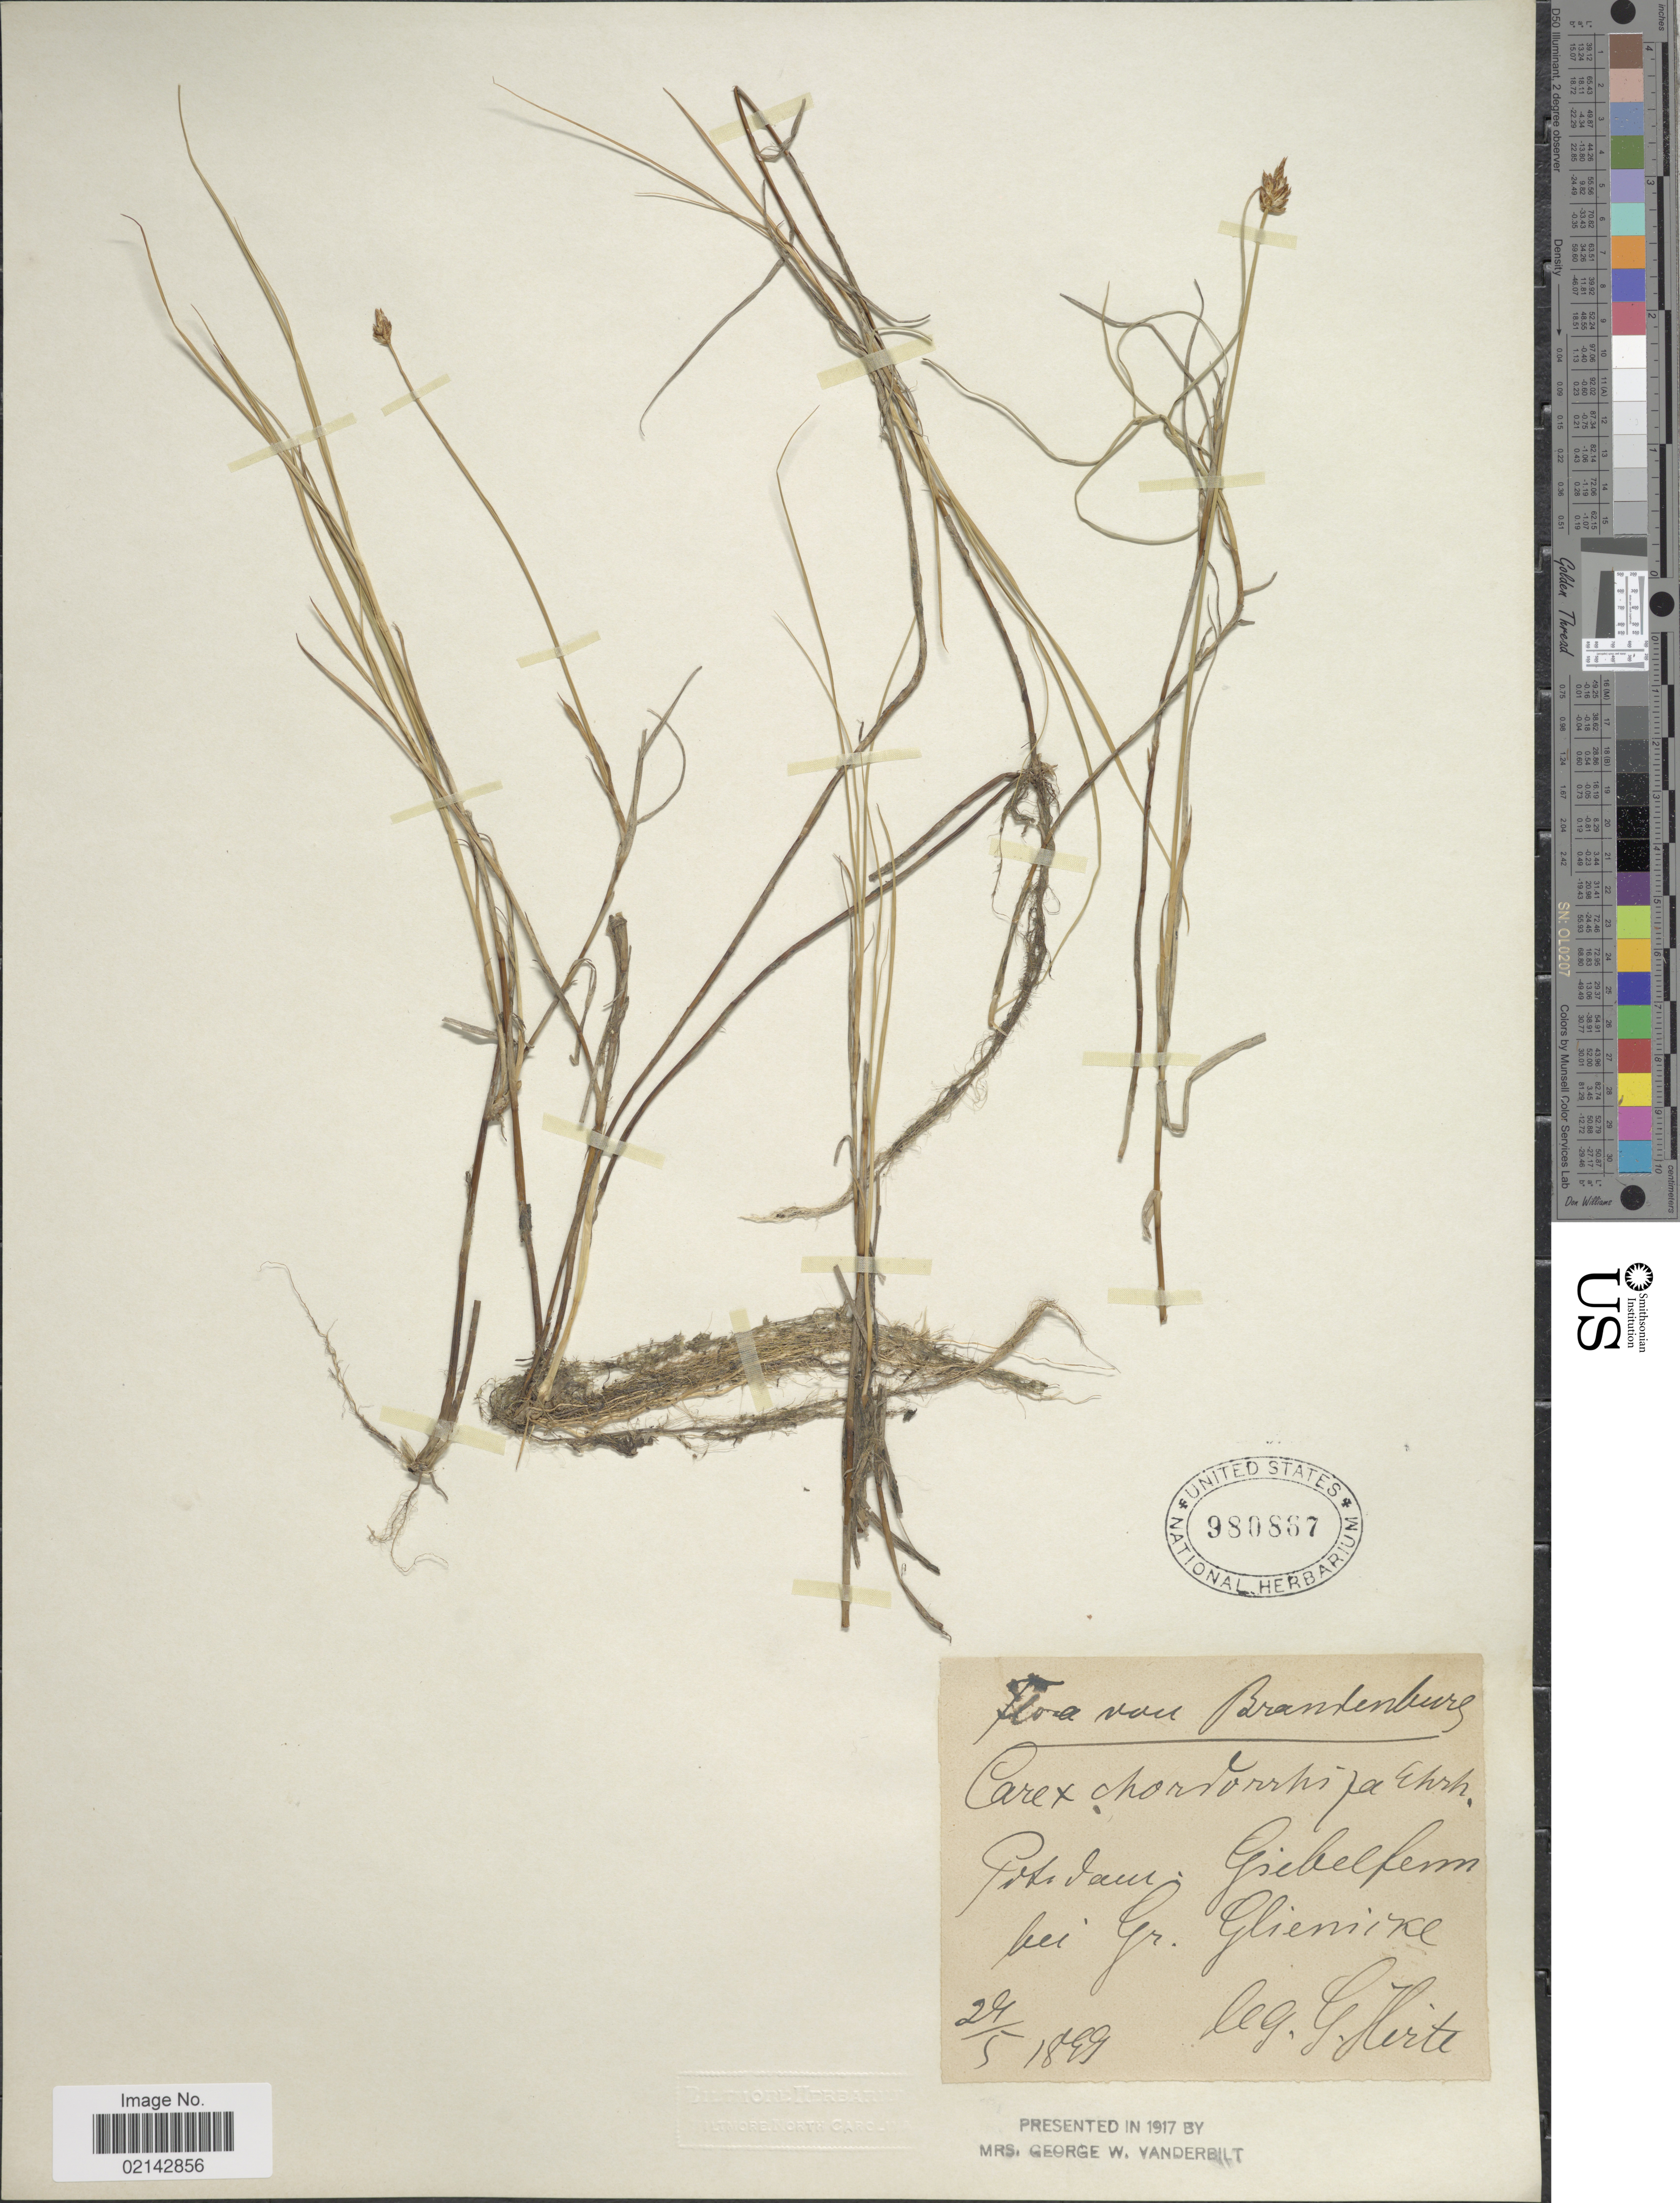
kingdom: Plantae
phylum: Tracheophyta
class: Liliopsida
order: Poales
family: Cyperaceae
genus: Carex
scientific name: Carex chordorrhiza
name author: L. f.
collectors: G. Hirte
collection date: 1899-05-29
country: Germany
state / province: Brandenburg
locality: Potsdam: Giebeldem bei Gr. Glienicke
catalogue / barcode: US 980867